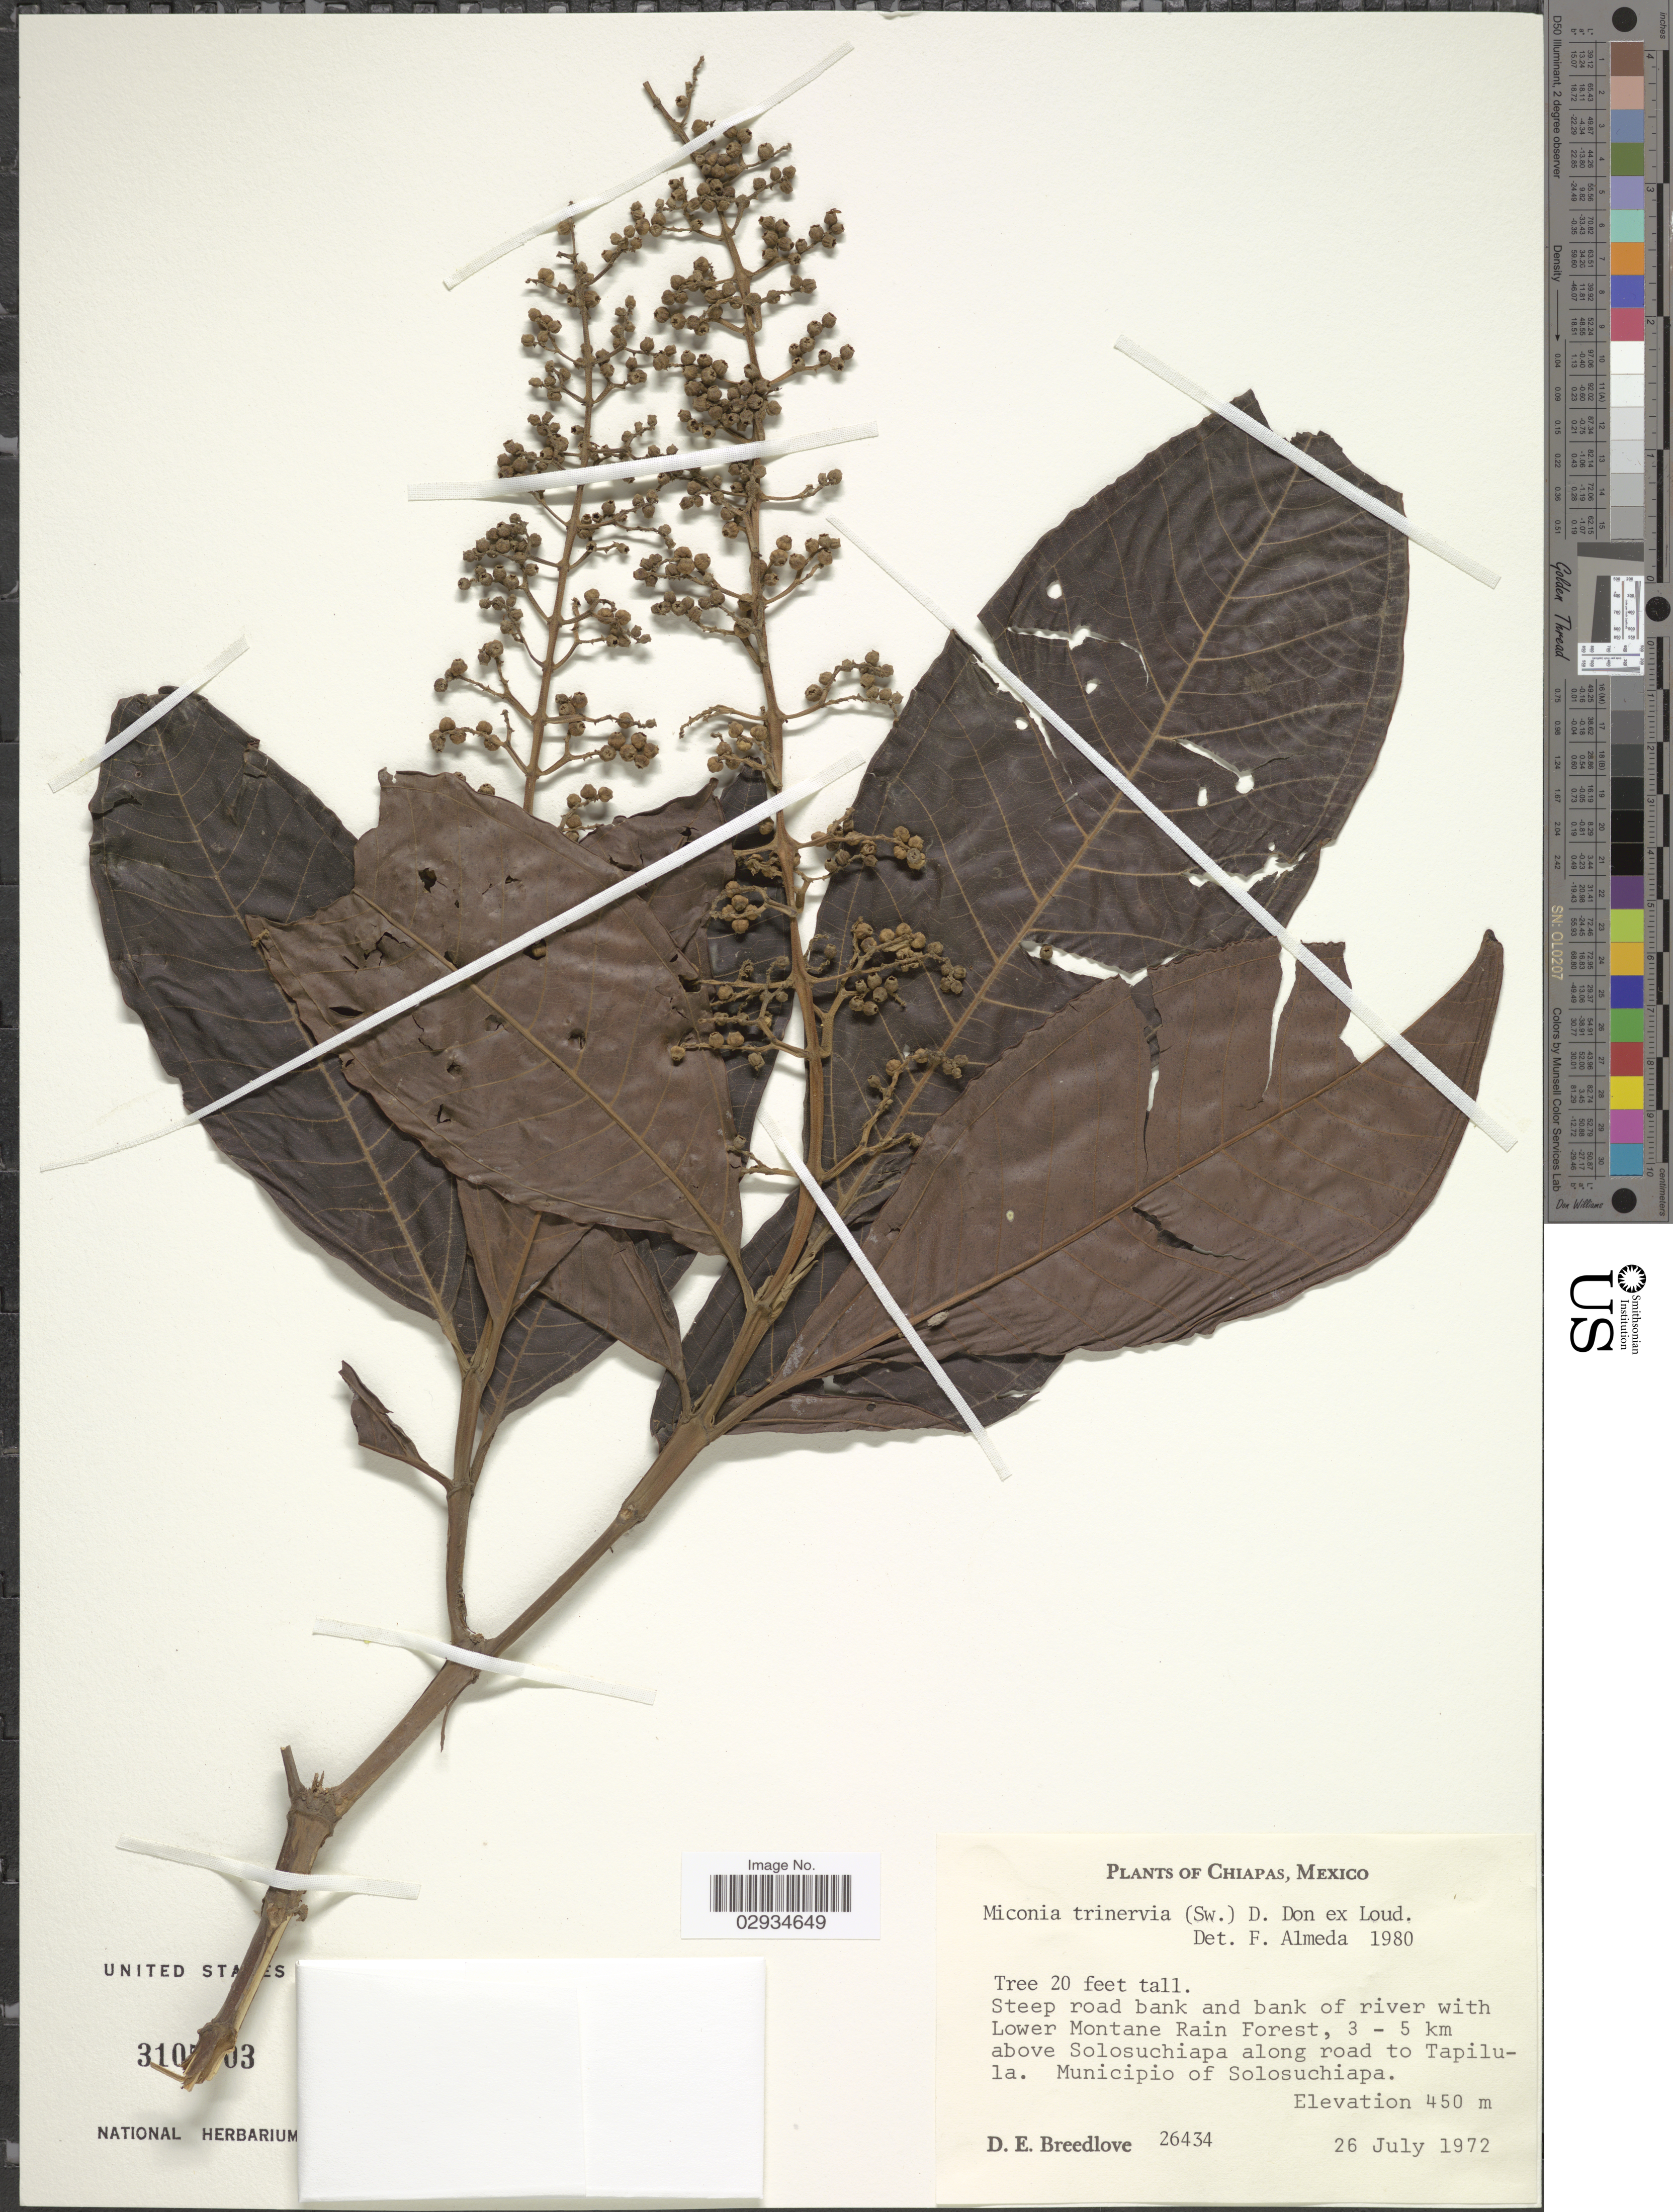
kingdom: Plantae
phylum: Tracheophyta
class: Magnoliopsida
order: Myrtales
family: Melastomataceae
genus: Miconia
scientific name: Miconia trinervia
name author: (Sw.) D. Don ex Loudon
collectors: D. E. Breedlove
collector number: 26434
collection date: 1972-07-26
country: Mexico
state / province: Chiapas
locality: Steep road bank and bank and bank of river with Lower Montane Rain Forest, 3-5 km above Solosuchiapa along road to Tapilupa. Municipio of Solosuchiapa.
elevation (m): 450